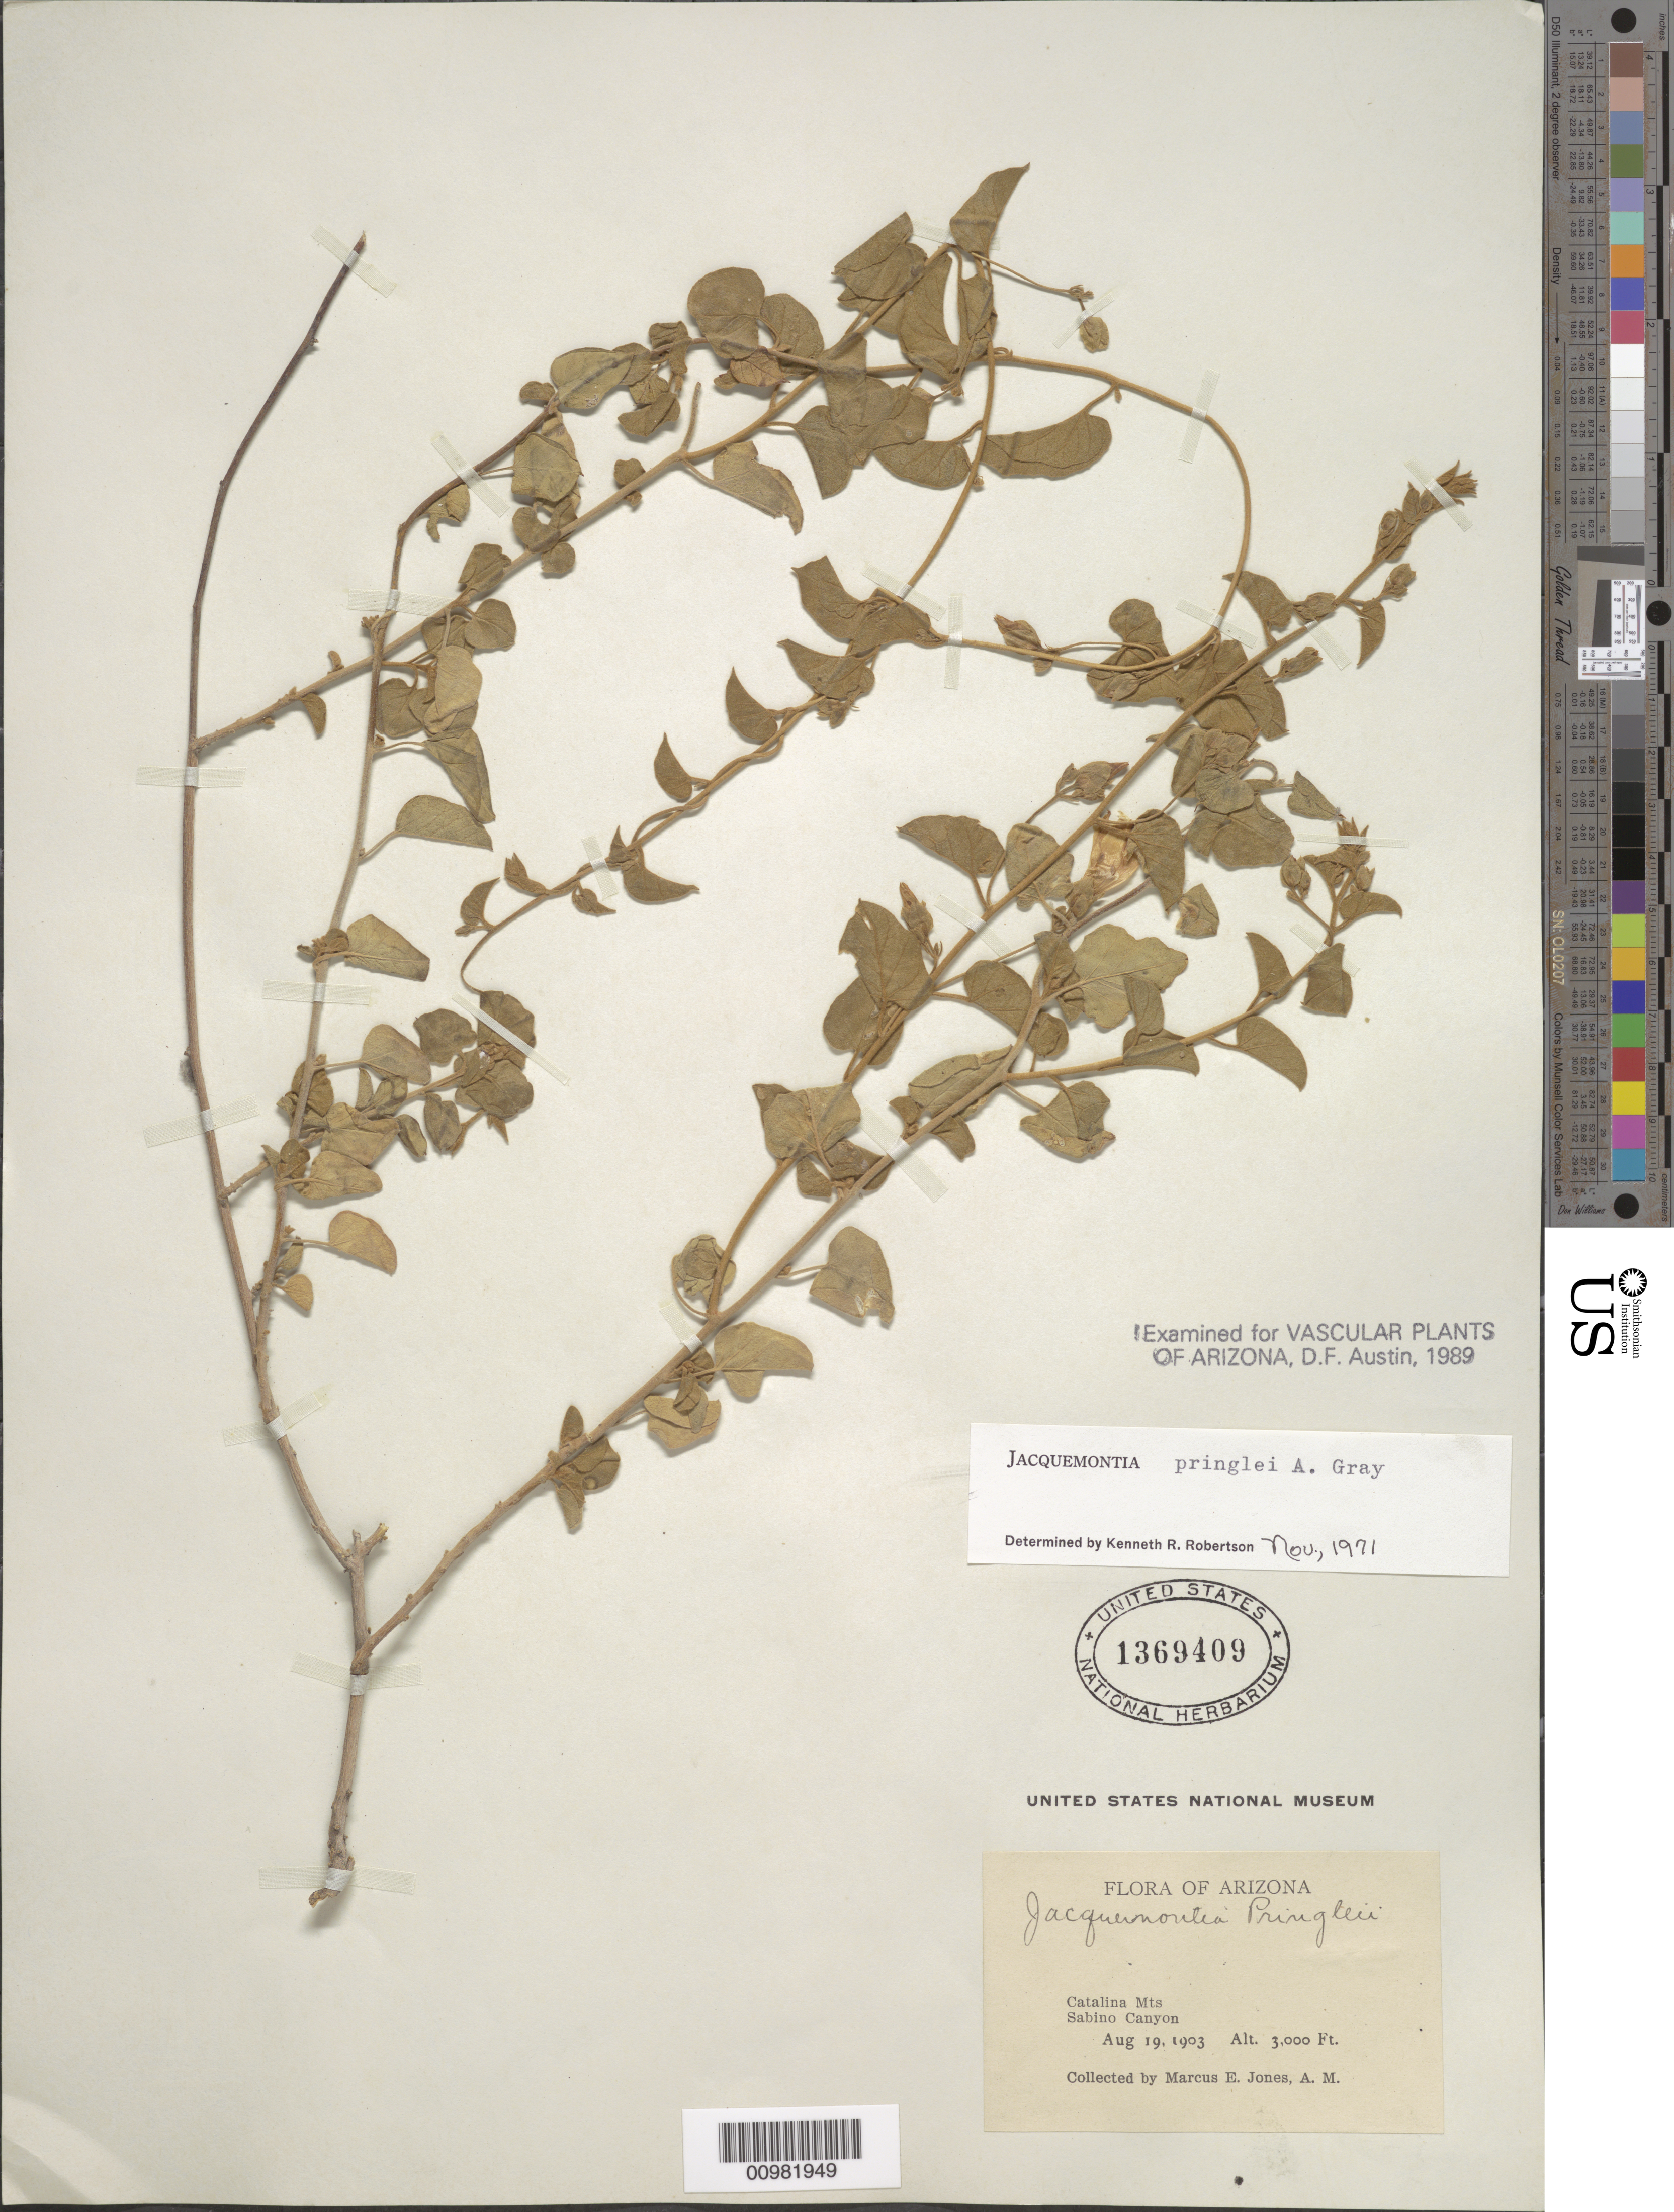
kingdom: Plantae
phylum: Tracheophyta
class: Magnoliopsida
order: Solanales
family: Convolvulaceae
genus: Jacquemontia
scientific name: Jacquemontia pringlei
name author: A. Gray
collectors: M. E. Jones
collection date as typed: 19 Aug 1903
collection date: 1903-08-19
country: United States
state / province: Arizona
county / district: Pima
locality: Catalina Mts.; Sabino Canyon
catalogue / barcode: US 1369409